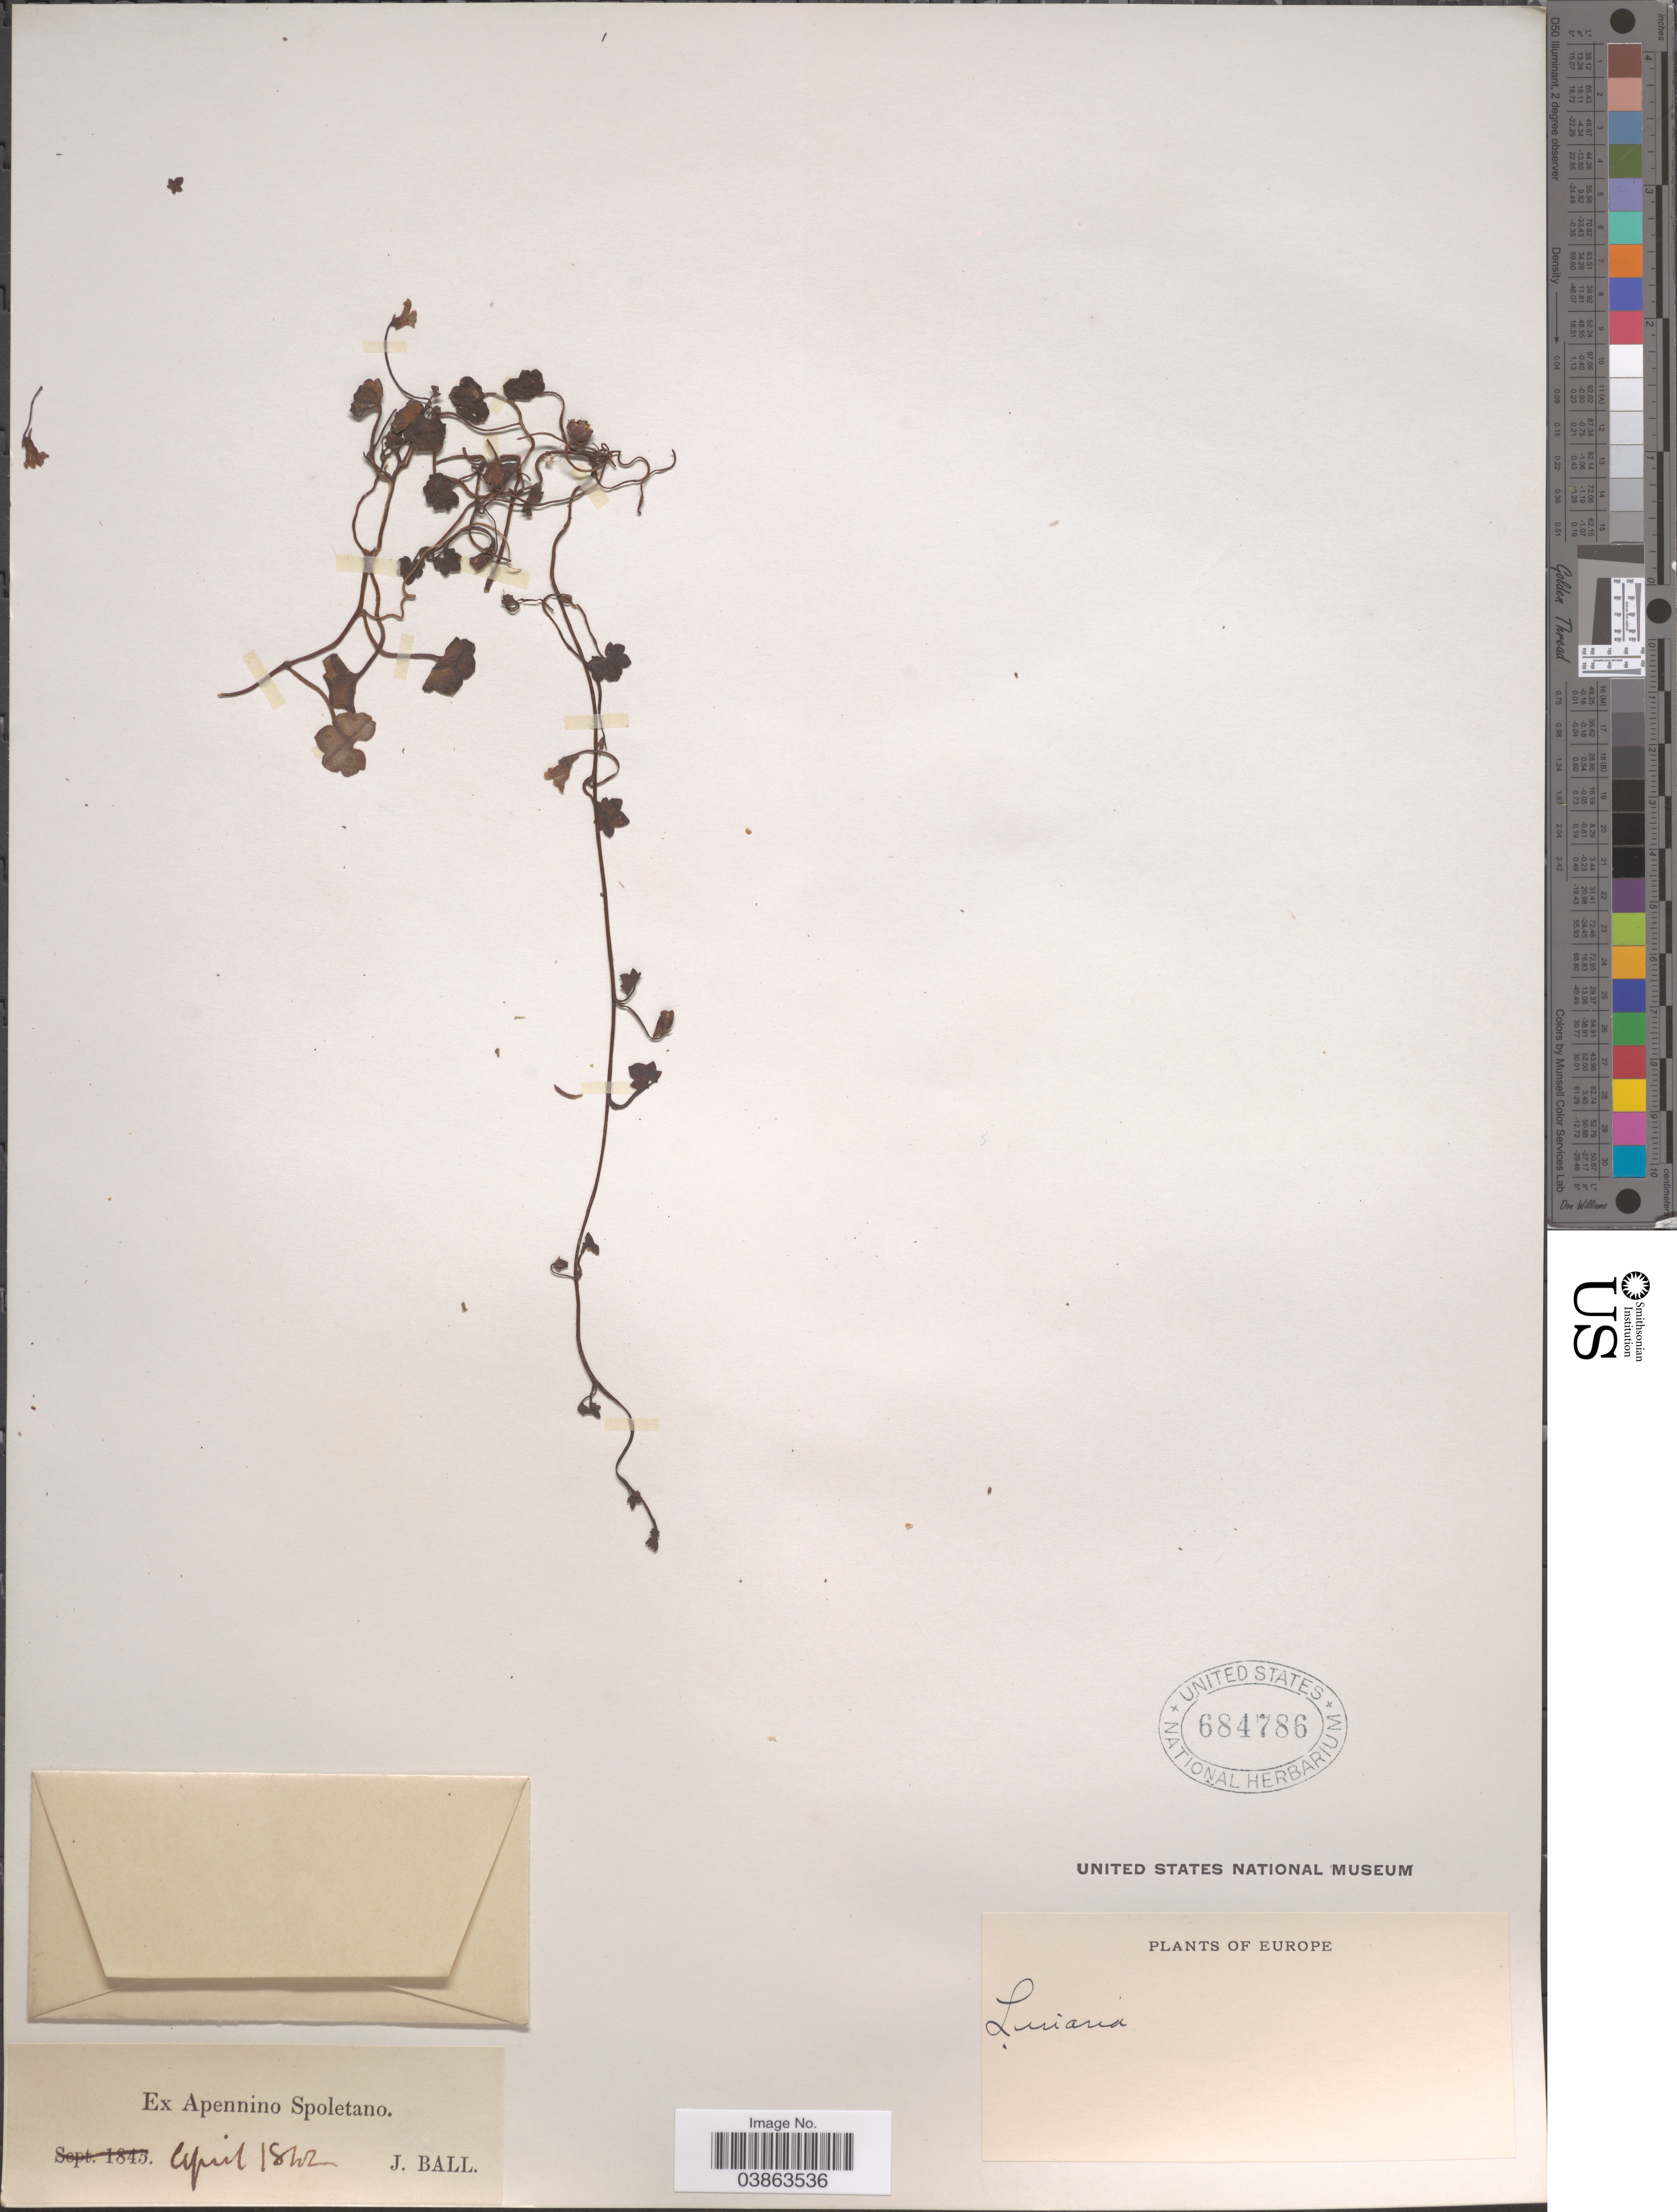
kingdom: Plantae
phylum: Tracheophyta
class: Magnoliopsida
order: Lamiales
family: Plantaginaceae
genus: Linaria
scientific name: Linaria sp.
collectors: J. Ball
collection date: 1812-04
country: Italy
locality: Ex Apennino Spoletano. Europe.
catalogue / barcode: US 684786